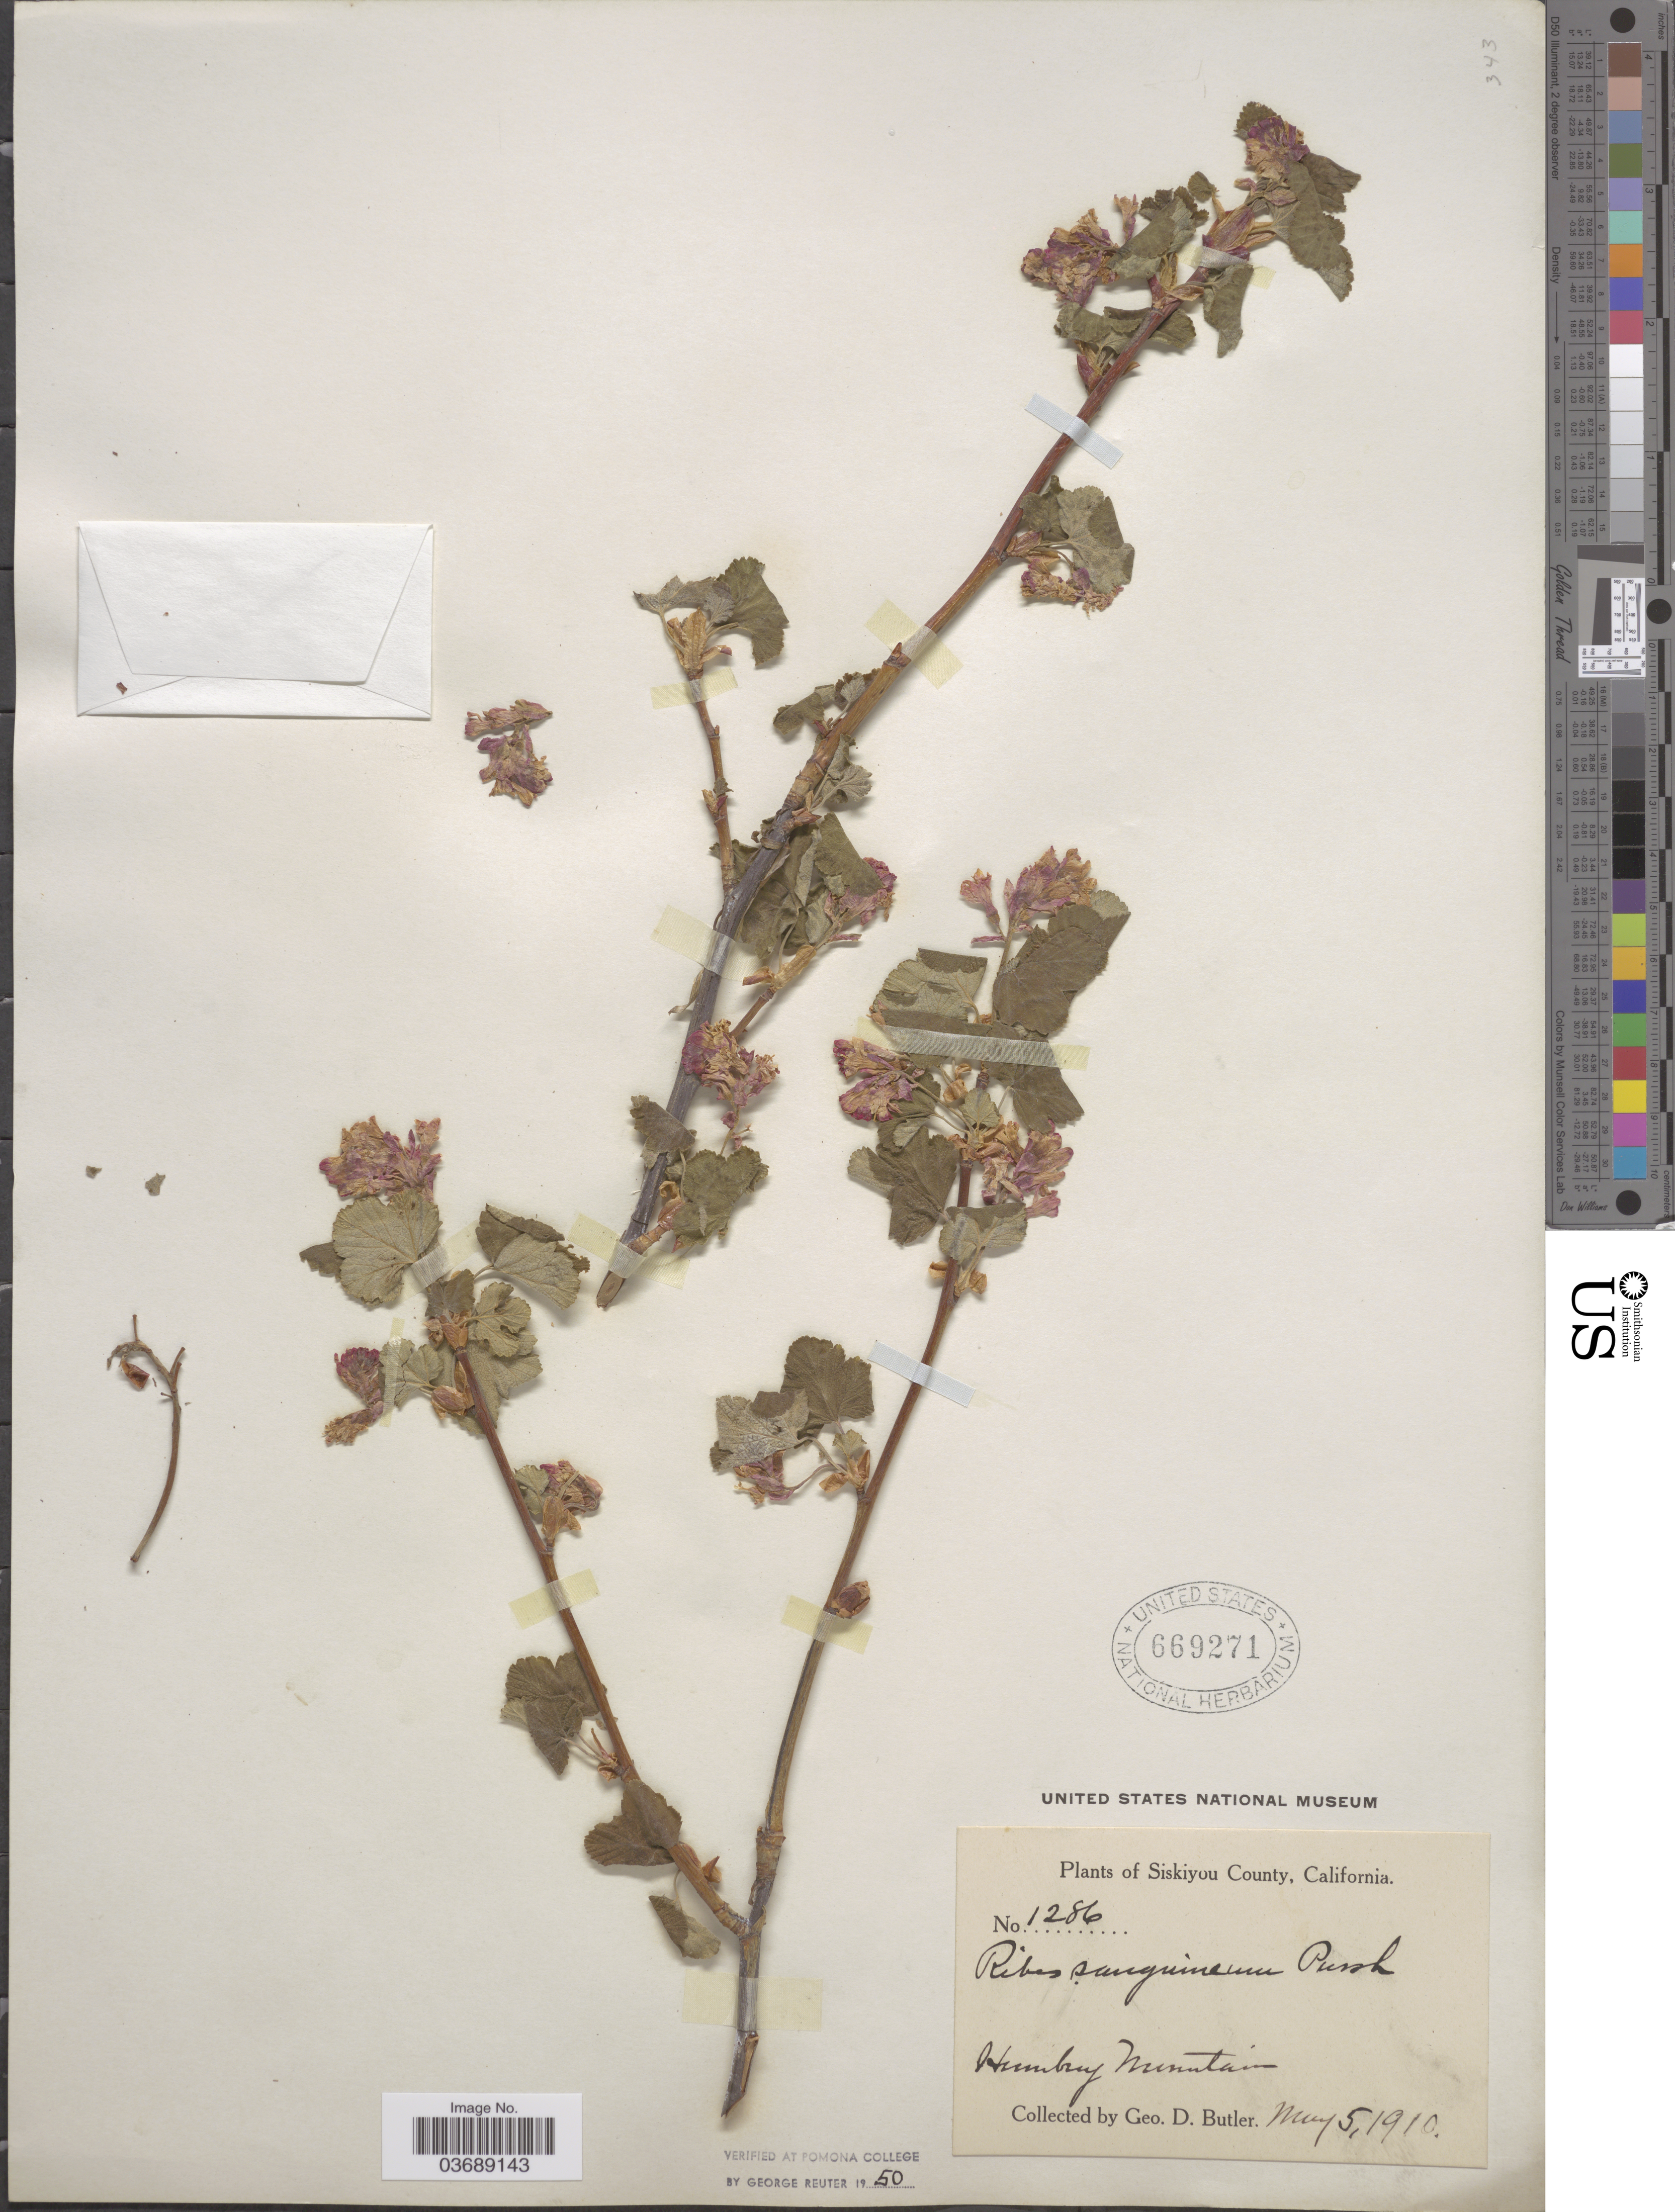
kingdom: Plantae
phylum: Tracheophyta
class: Magnoliopsida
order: Saxifragales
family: Grossulariaceae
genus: Ribes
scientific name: Ribes sanguineum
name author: Pursh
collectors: G. D. Butler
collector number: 1286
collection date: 1910-05-05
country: United States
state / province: California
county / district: Siskiyou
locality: Siskiyou County. Humbrey Mountain.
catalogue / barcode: US 669271